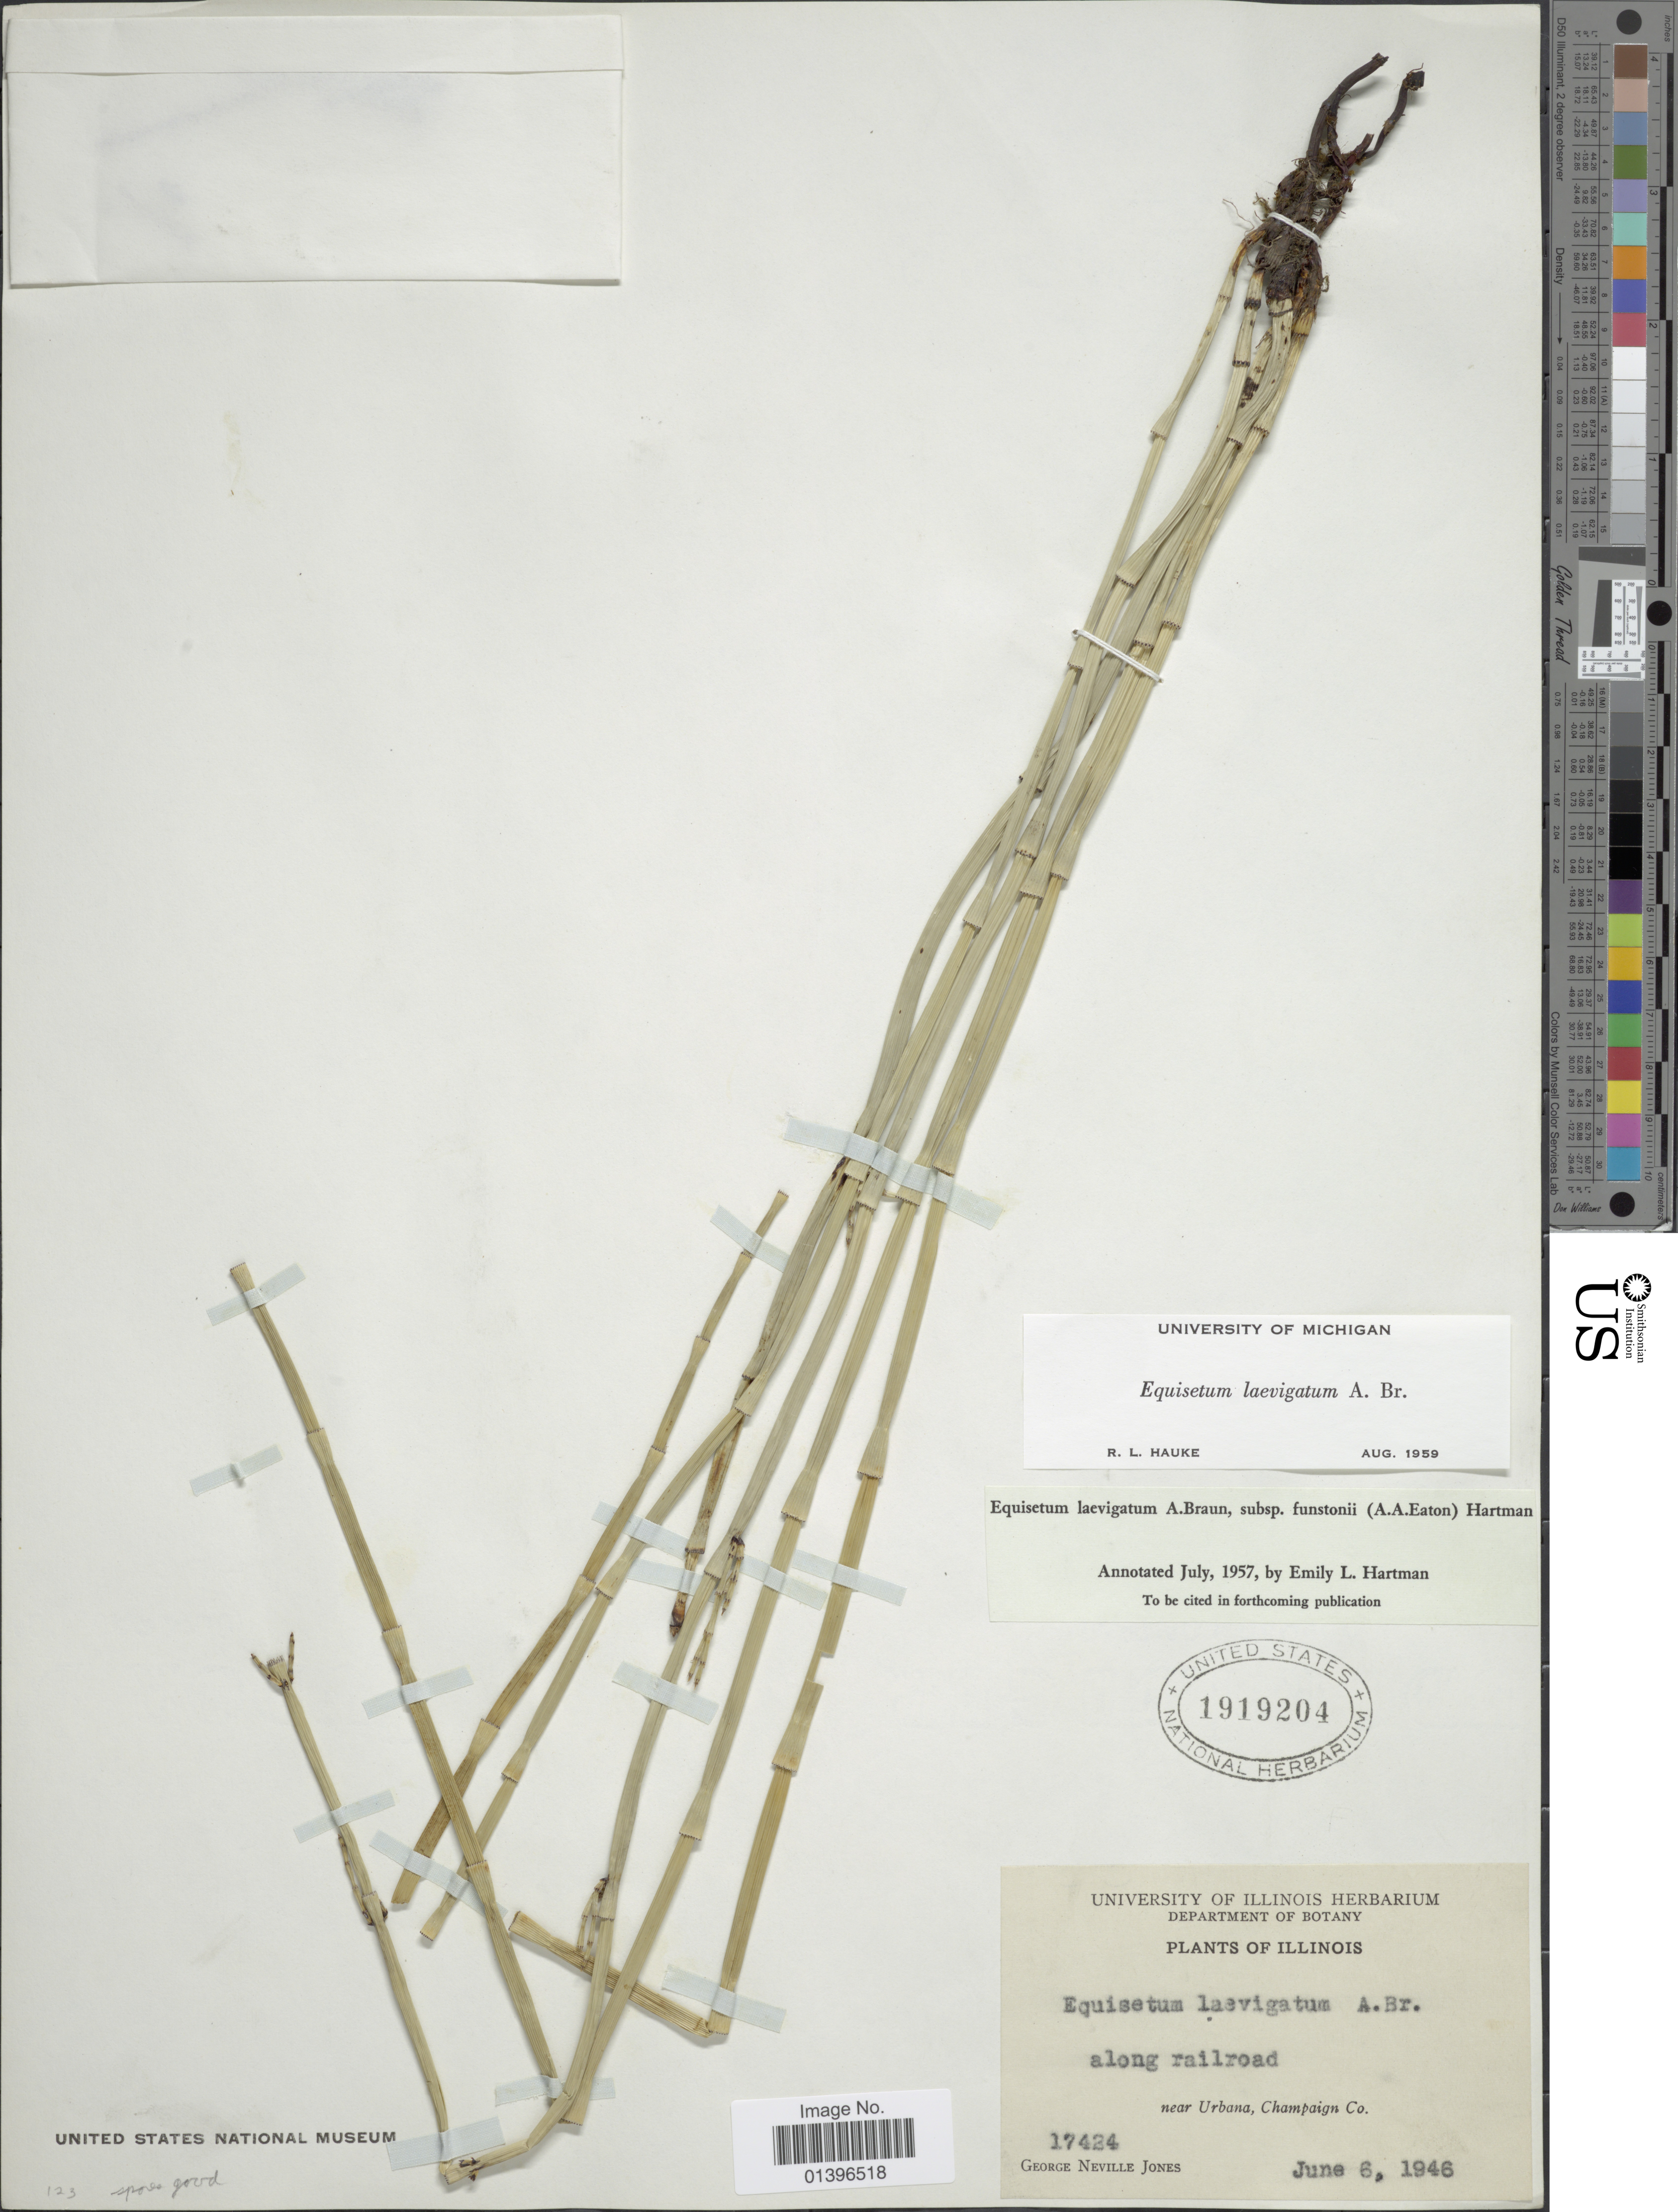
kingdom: Plantae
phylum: Tracheophyta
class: Polypodiopsida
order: Equisetales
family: Equisetaceae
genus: Equisetum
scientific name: Equisetum laevigatum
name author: A. Braun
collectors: G. N. Jones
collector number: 17424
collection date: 1946-06-06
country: United States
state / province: Illinois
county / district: Champaign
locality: Along railroad near Urbana, Champaign Co.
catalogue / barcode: US 1919204